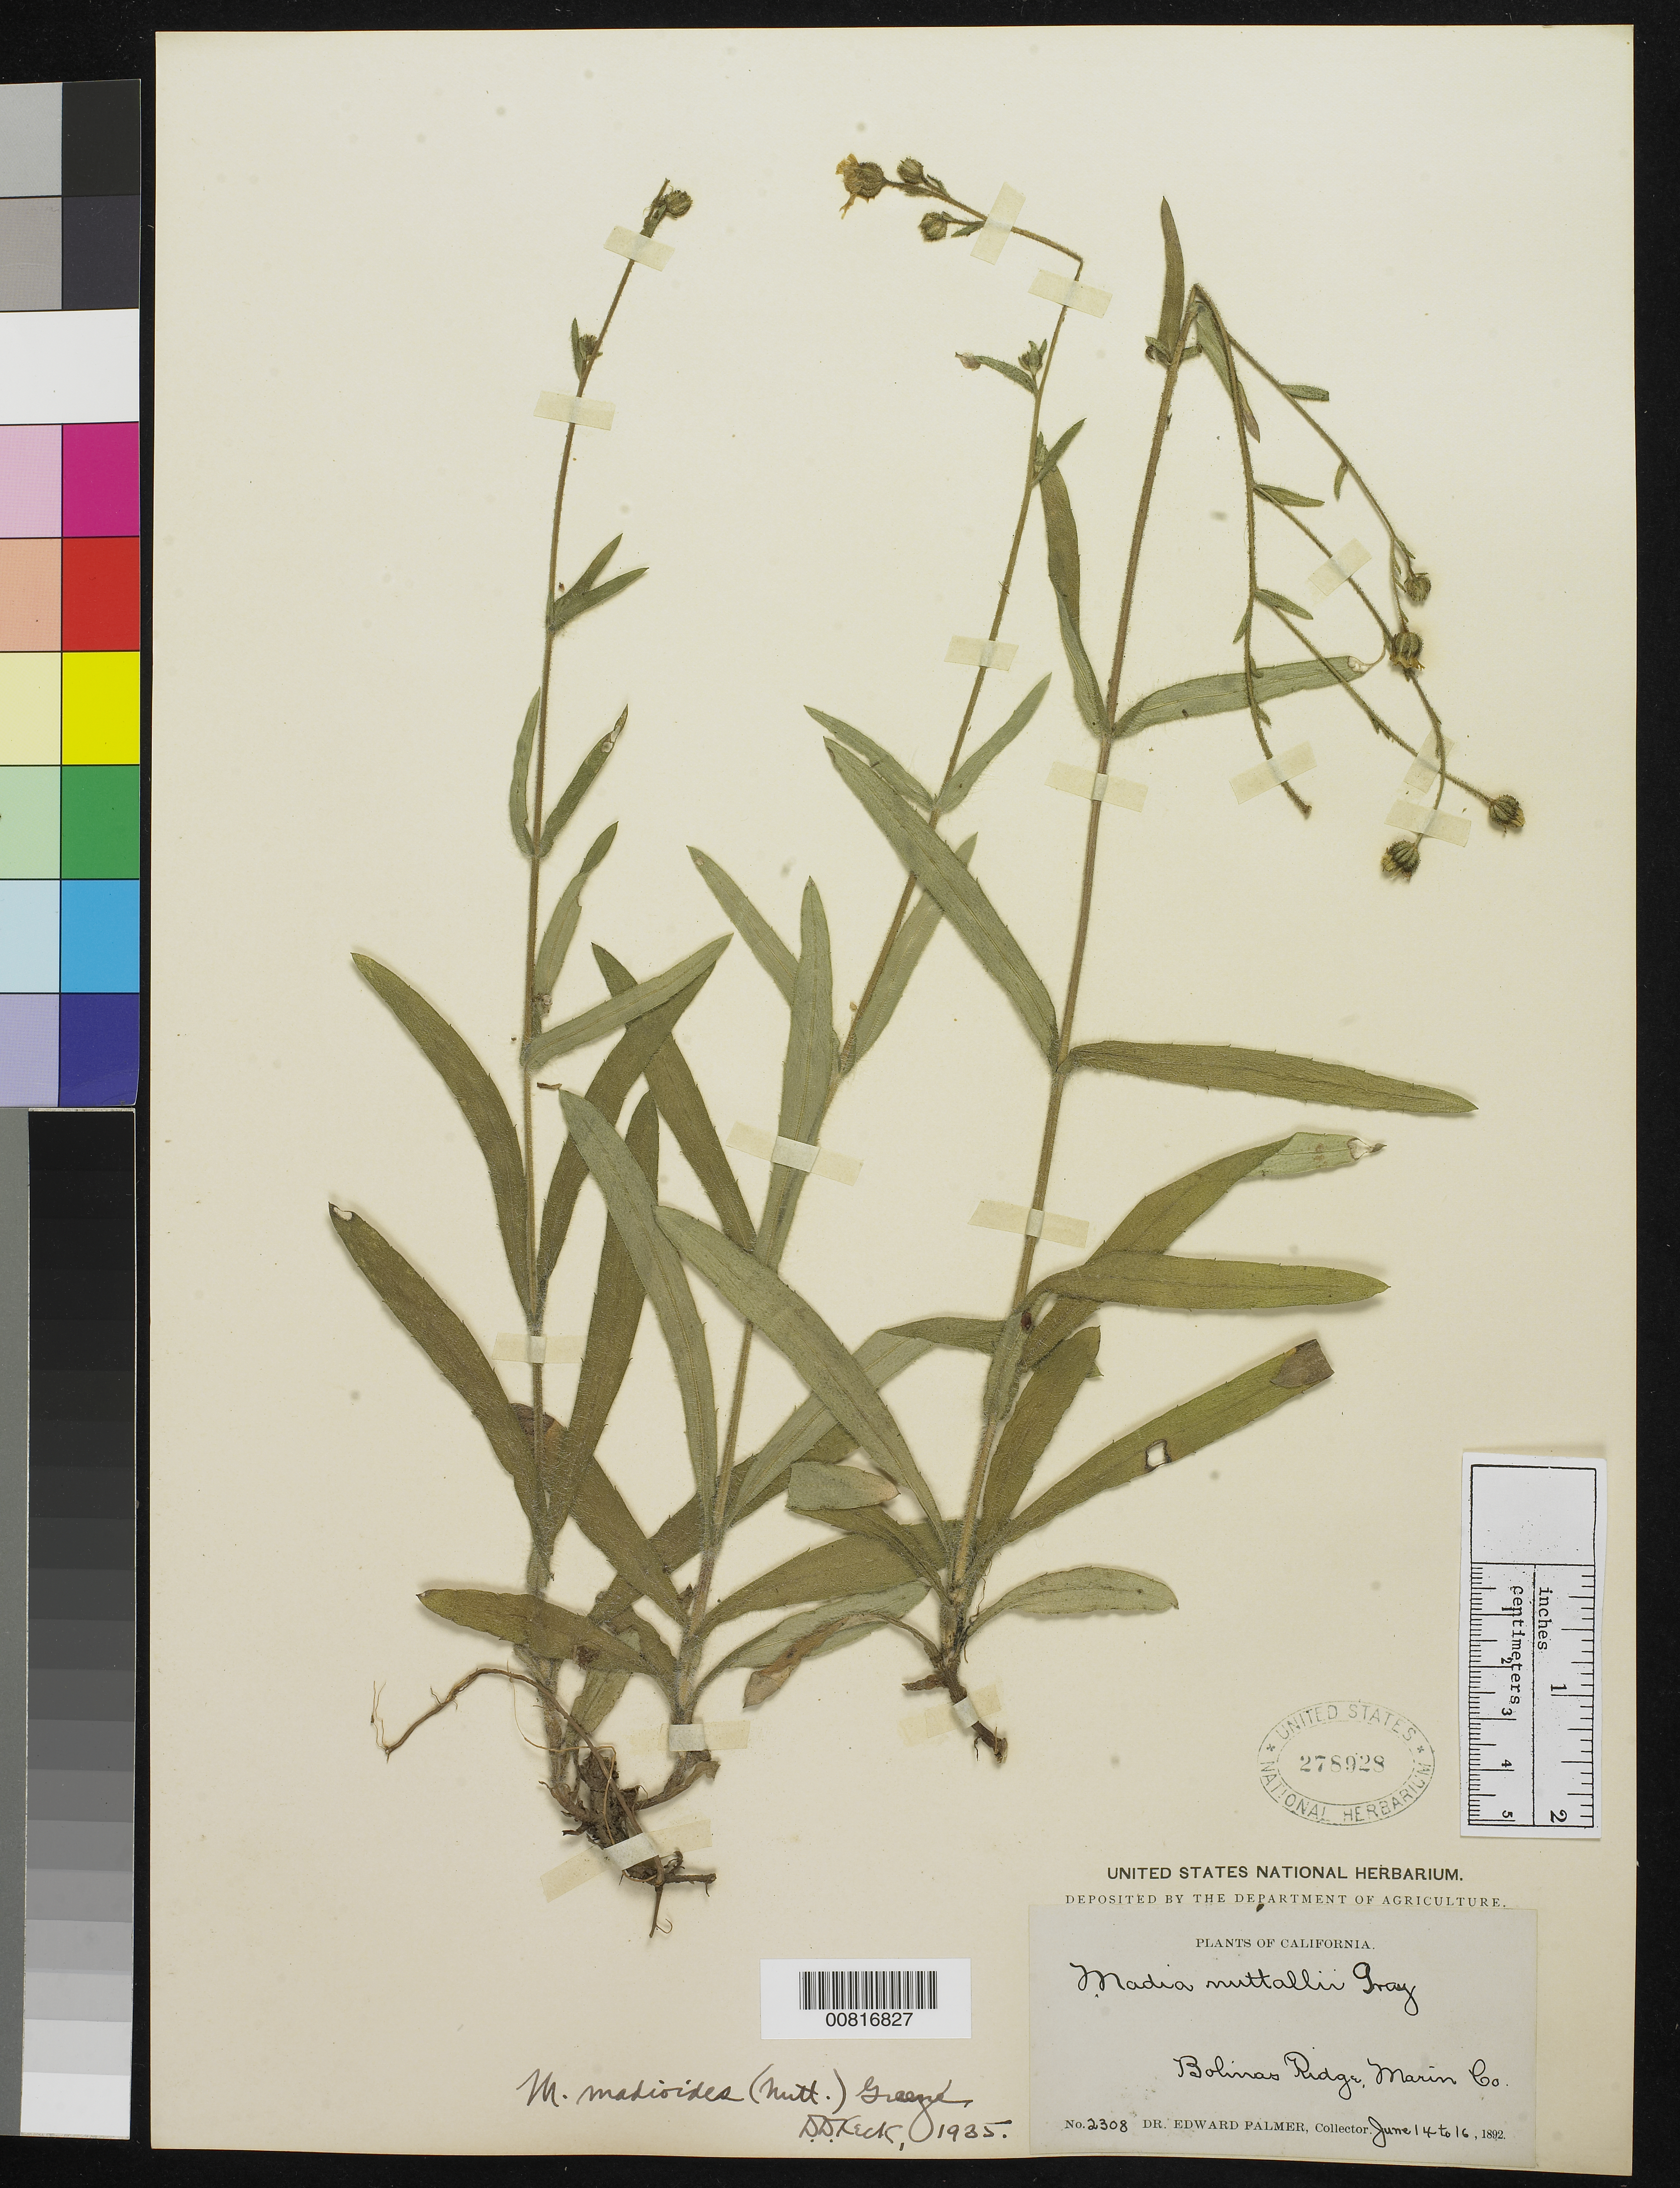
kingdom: Plantae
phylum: Tracheophyta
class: Magnoliopsida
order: Asterales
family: Asteraceae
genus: Madia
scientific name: Madia madioides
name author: (Nutt.) Greene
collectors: E. Palmer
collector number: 2308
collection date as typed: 14 Jun 1892 to 16 Jun 1892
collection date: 1892-06-14/1892-06-16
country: United States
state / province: California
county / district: Marin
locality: Bolinas Ridge, Marin County, California.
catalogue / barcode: US 278928